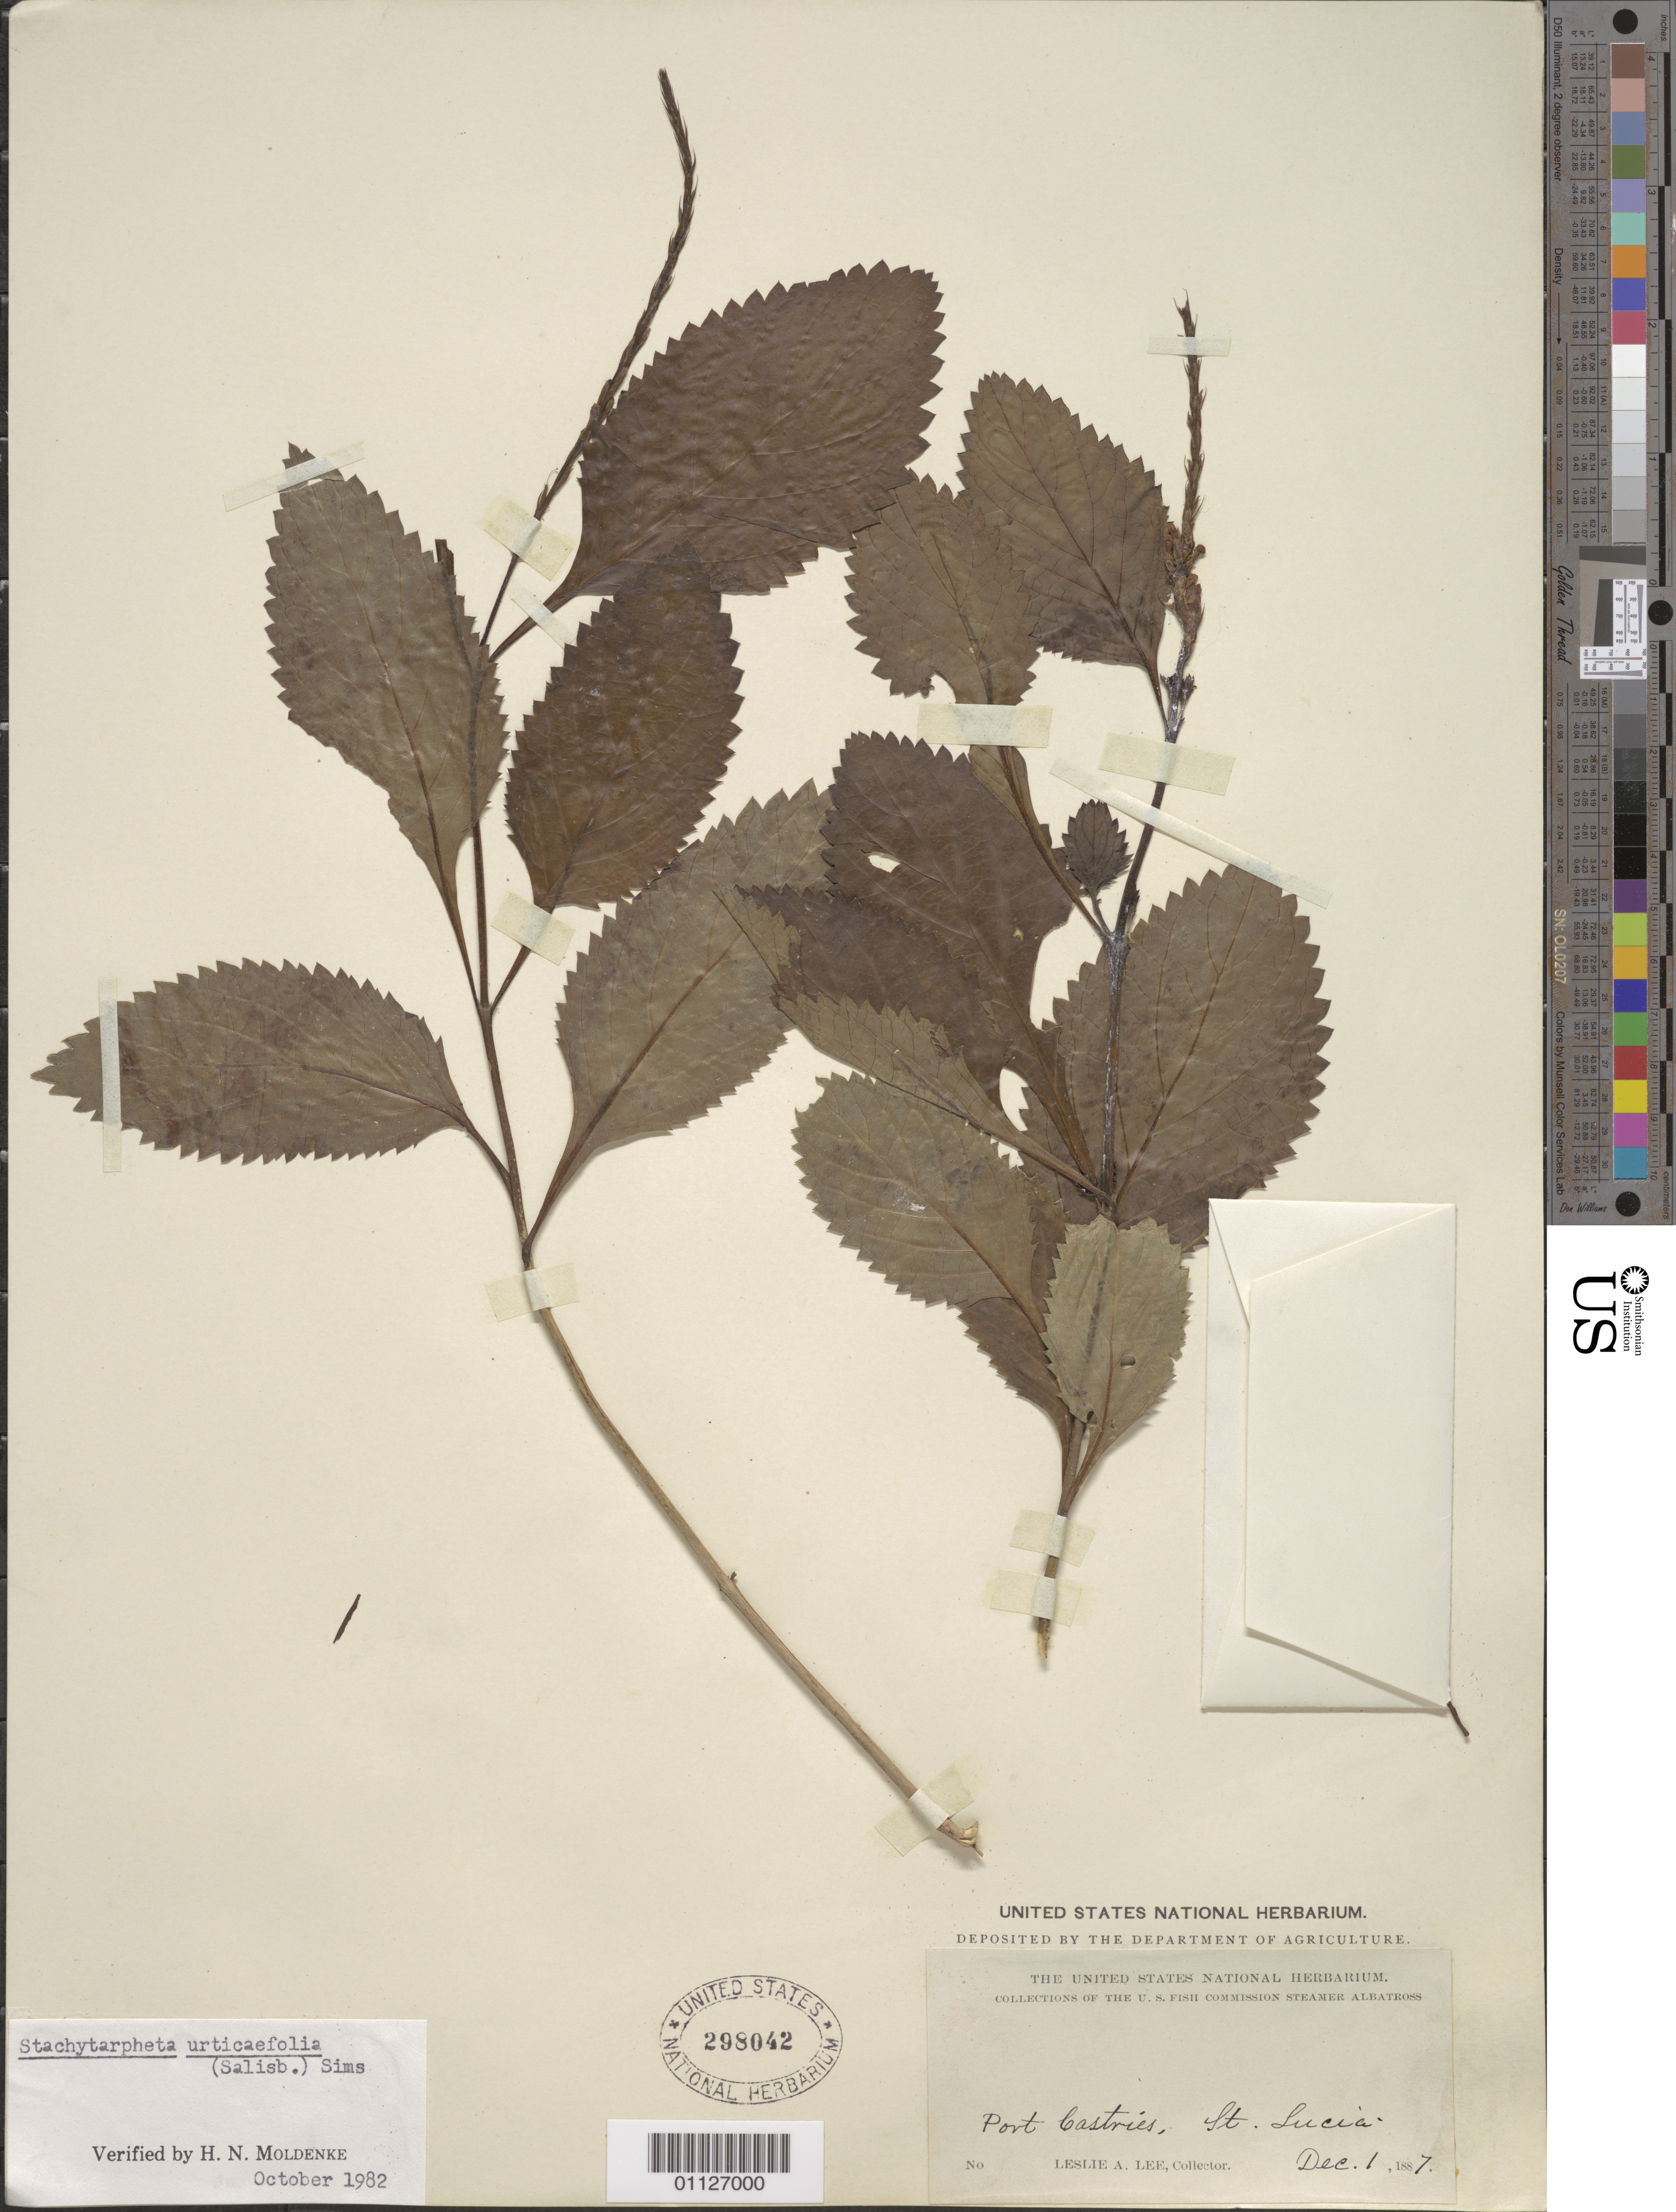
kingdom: Plantae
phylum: Tracheophyta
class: Magnoliopsida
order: Lamiales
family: Verbenaceae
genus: Stachytarpheta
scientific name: Stachytarpheta urticifolia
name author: Sims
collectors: L. Lee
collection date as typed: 01 Dec 1887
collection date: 1887-12-01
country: St. Lucia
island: St. Lucia I.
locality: Port Castries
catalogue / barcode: US 298042